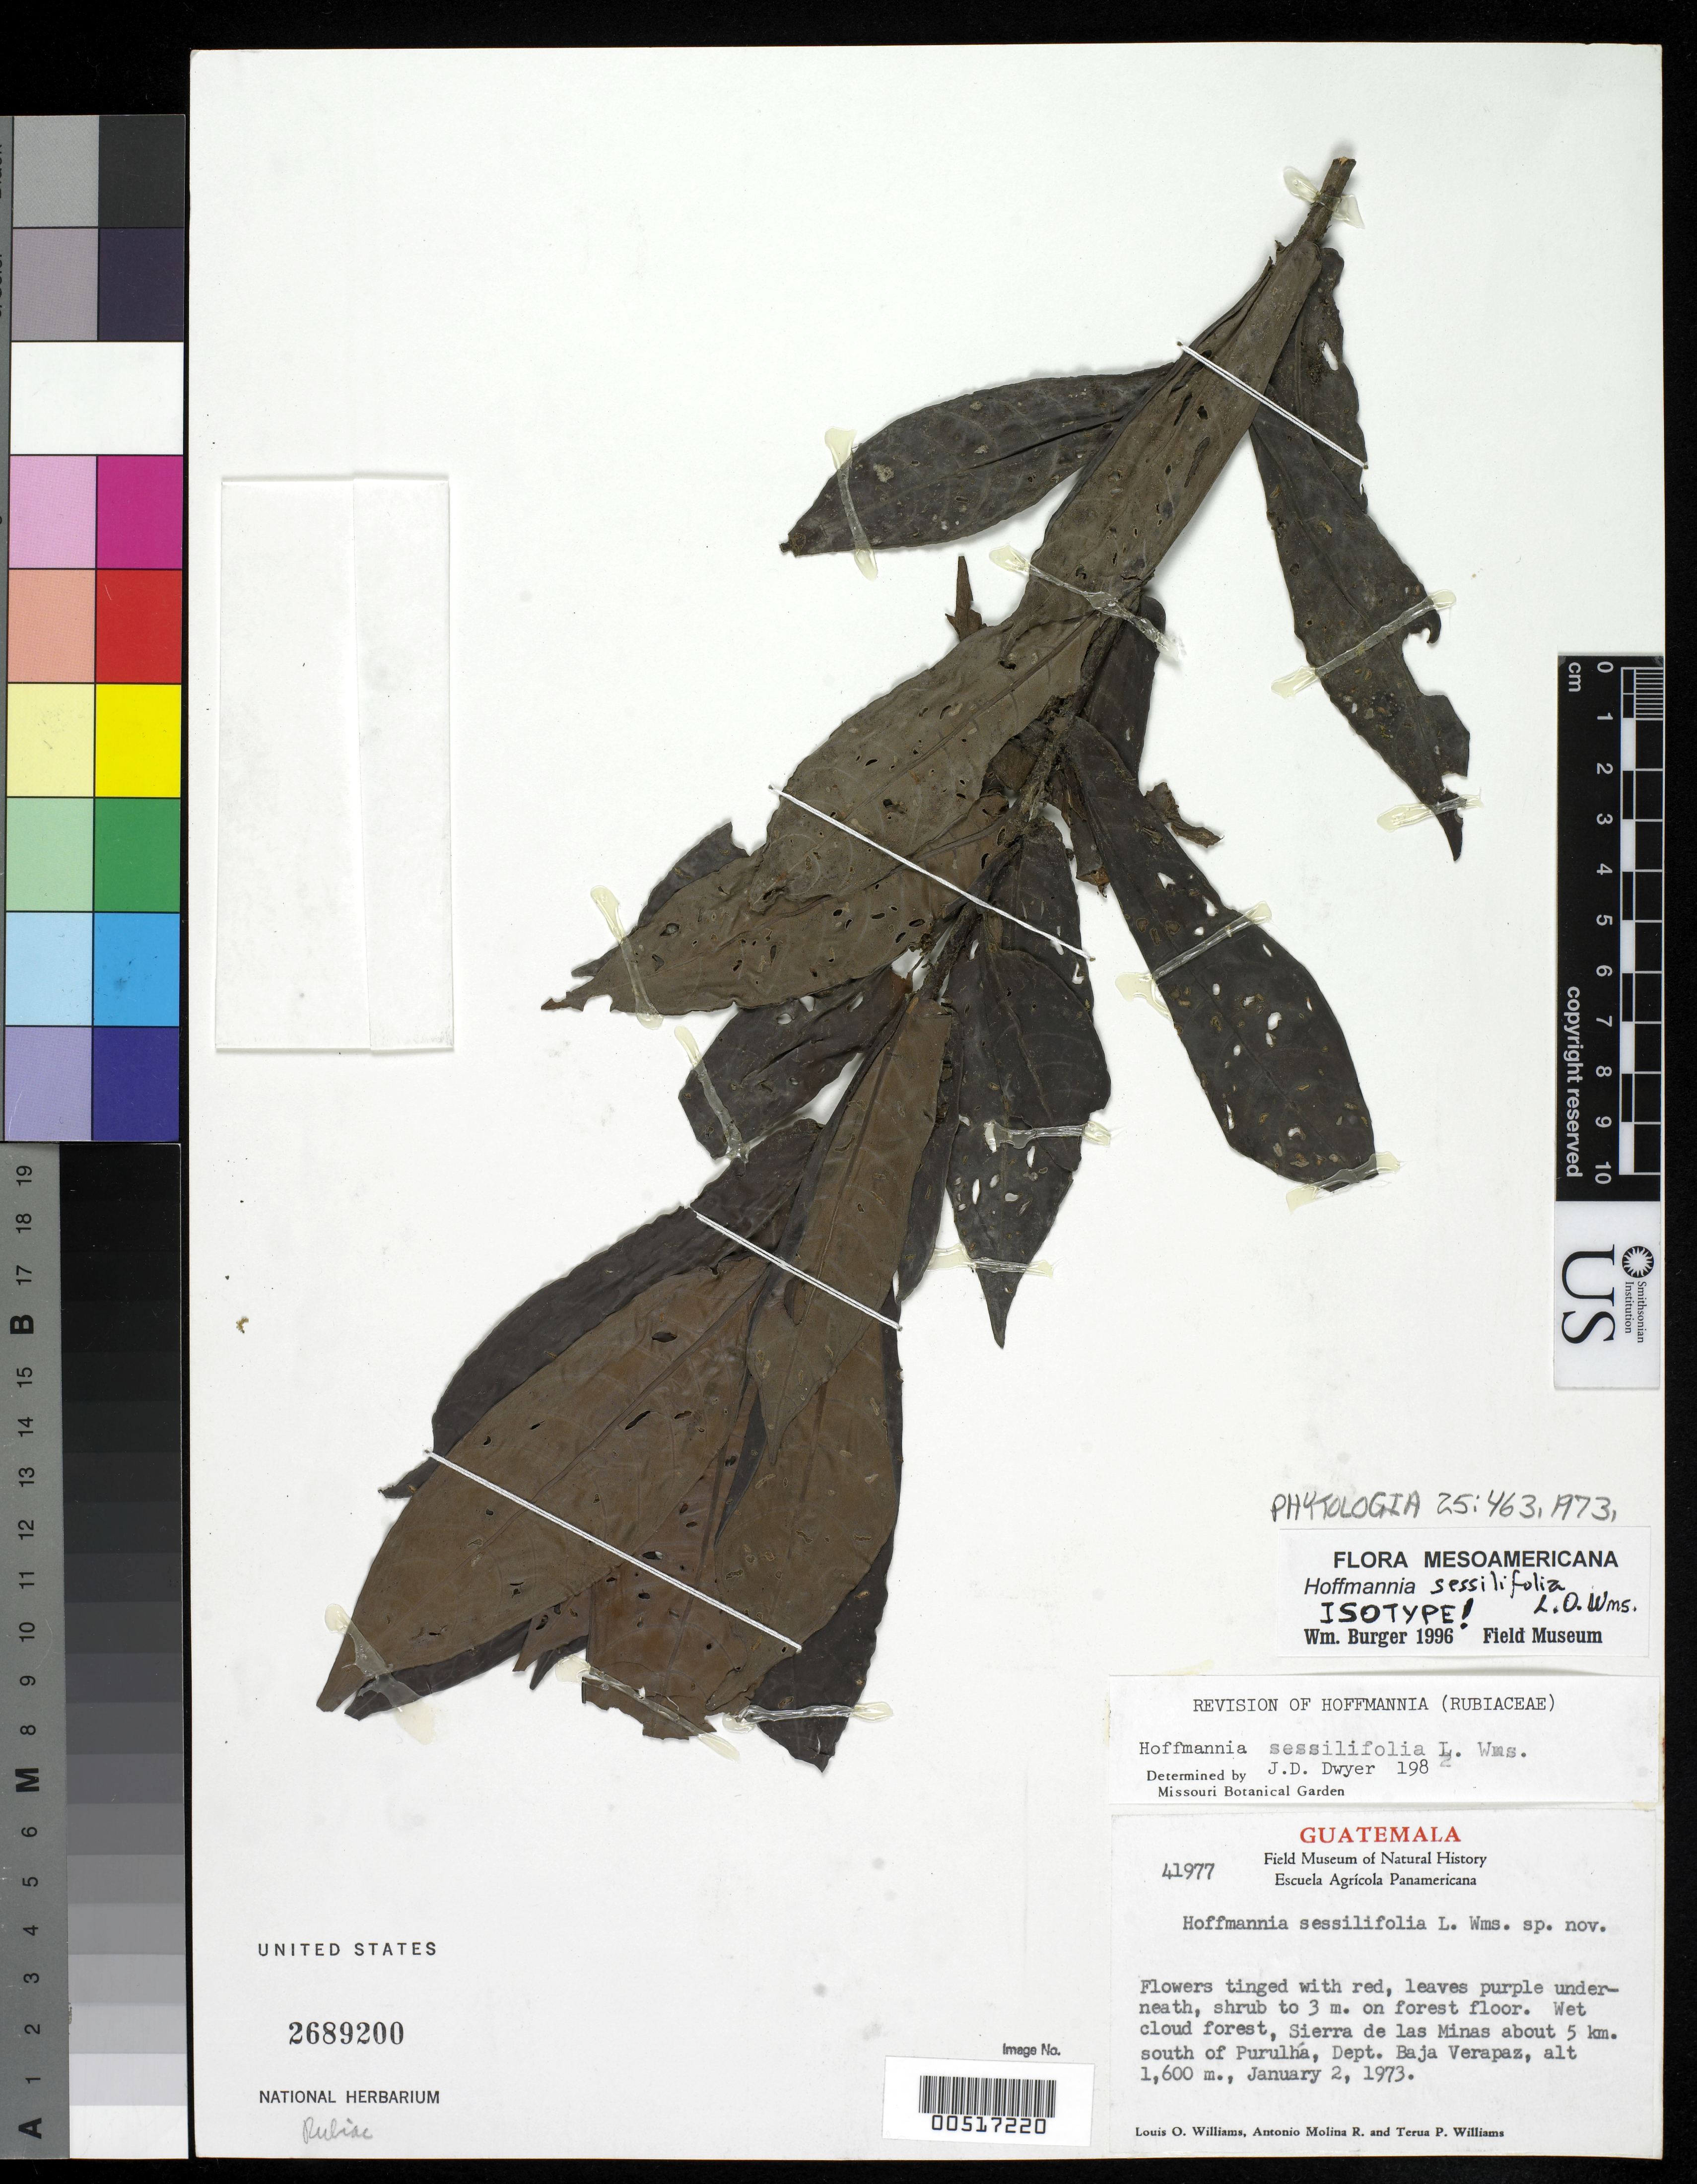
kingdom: Plantae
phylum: Tracheophyta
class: Magnoliopsida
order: Gentianales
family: Rubiaceae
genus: Hoffmannia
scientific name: Hoffmannia sessilifolia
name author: L.O. Williams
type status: Isotype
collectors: L. O. Williams, A. Molina R. & T. P. Williams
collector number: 41977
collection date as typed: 02 Jan 1973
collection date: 1973-01-02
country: Guatemala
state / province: Baja Verapaz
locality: Sierra de las Minas ca. 5 km S of Purulka.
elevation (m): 1600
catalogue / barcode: US 2689200